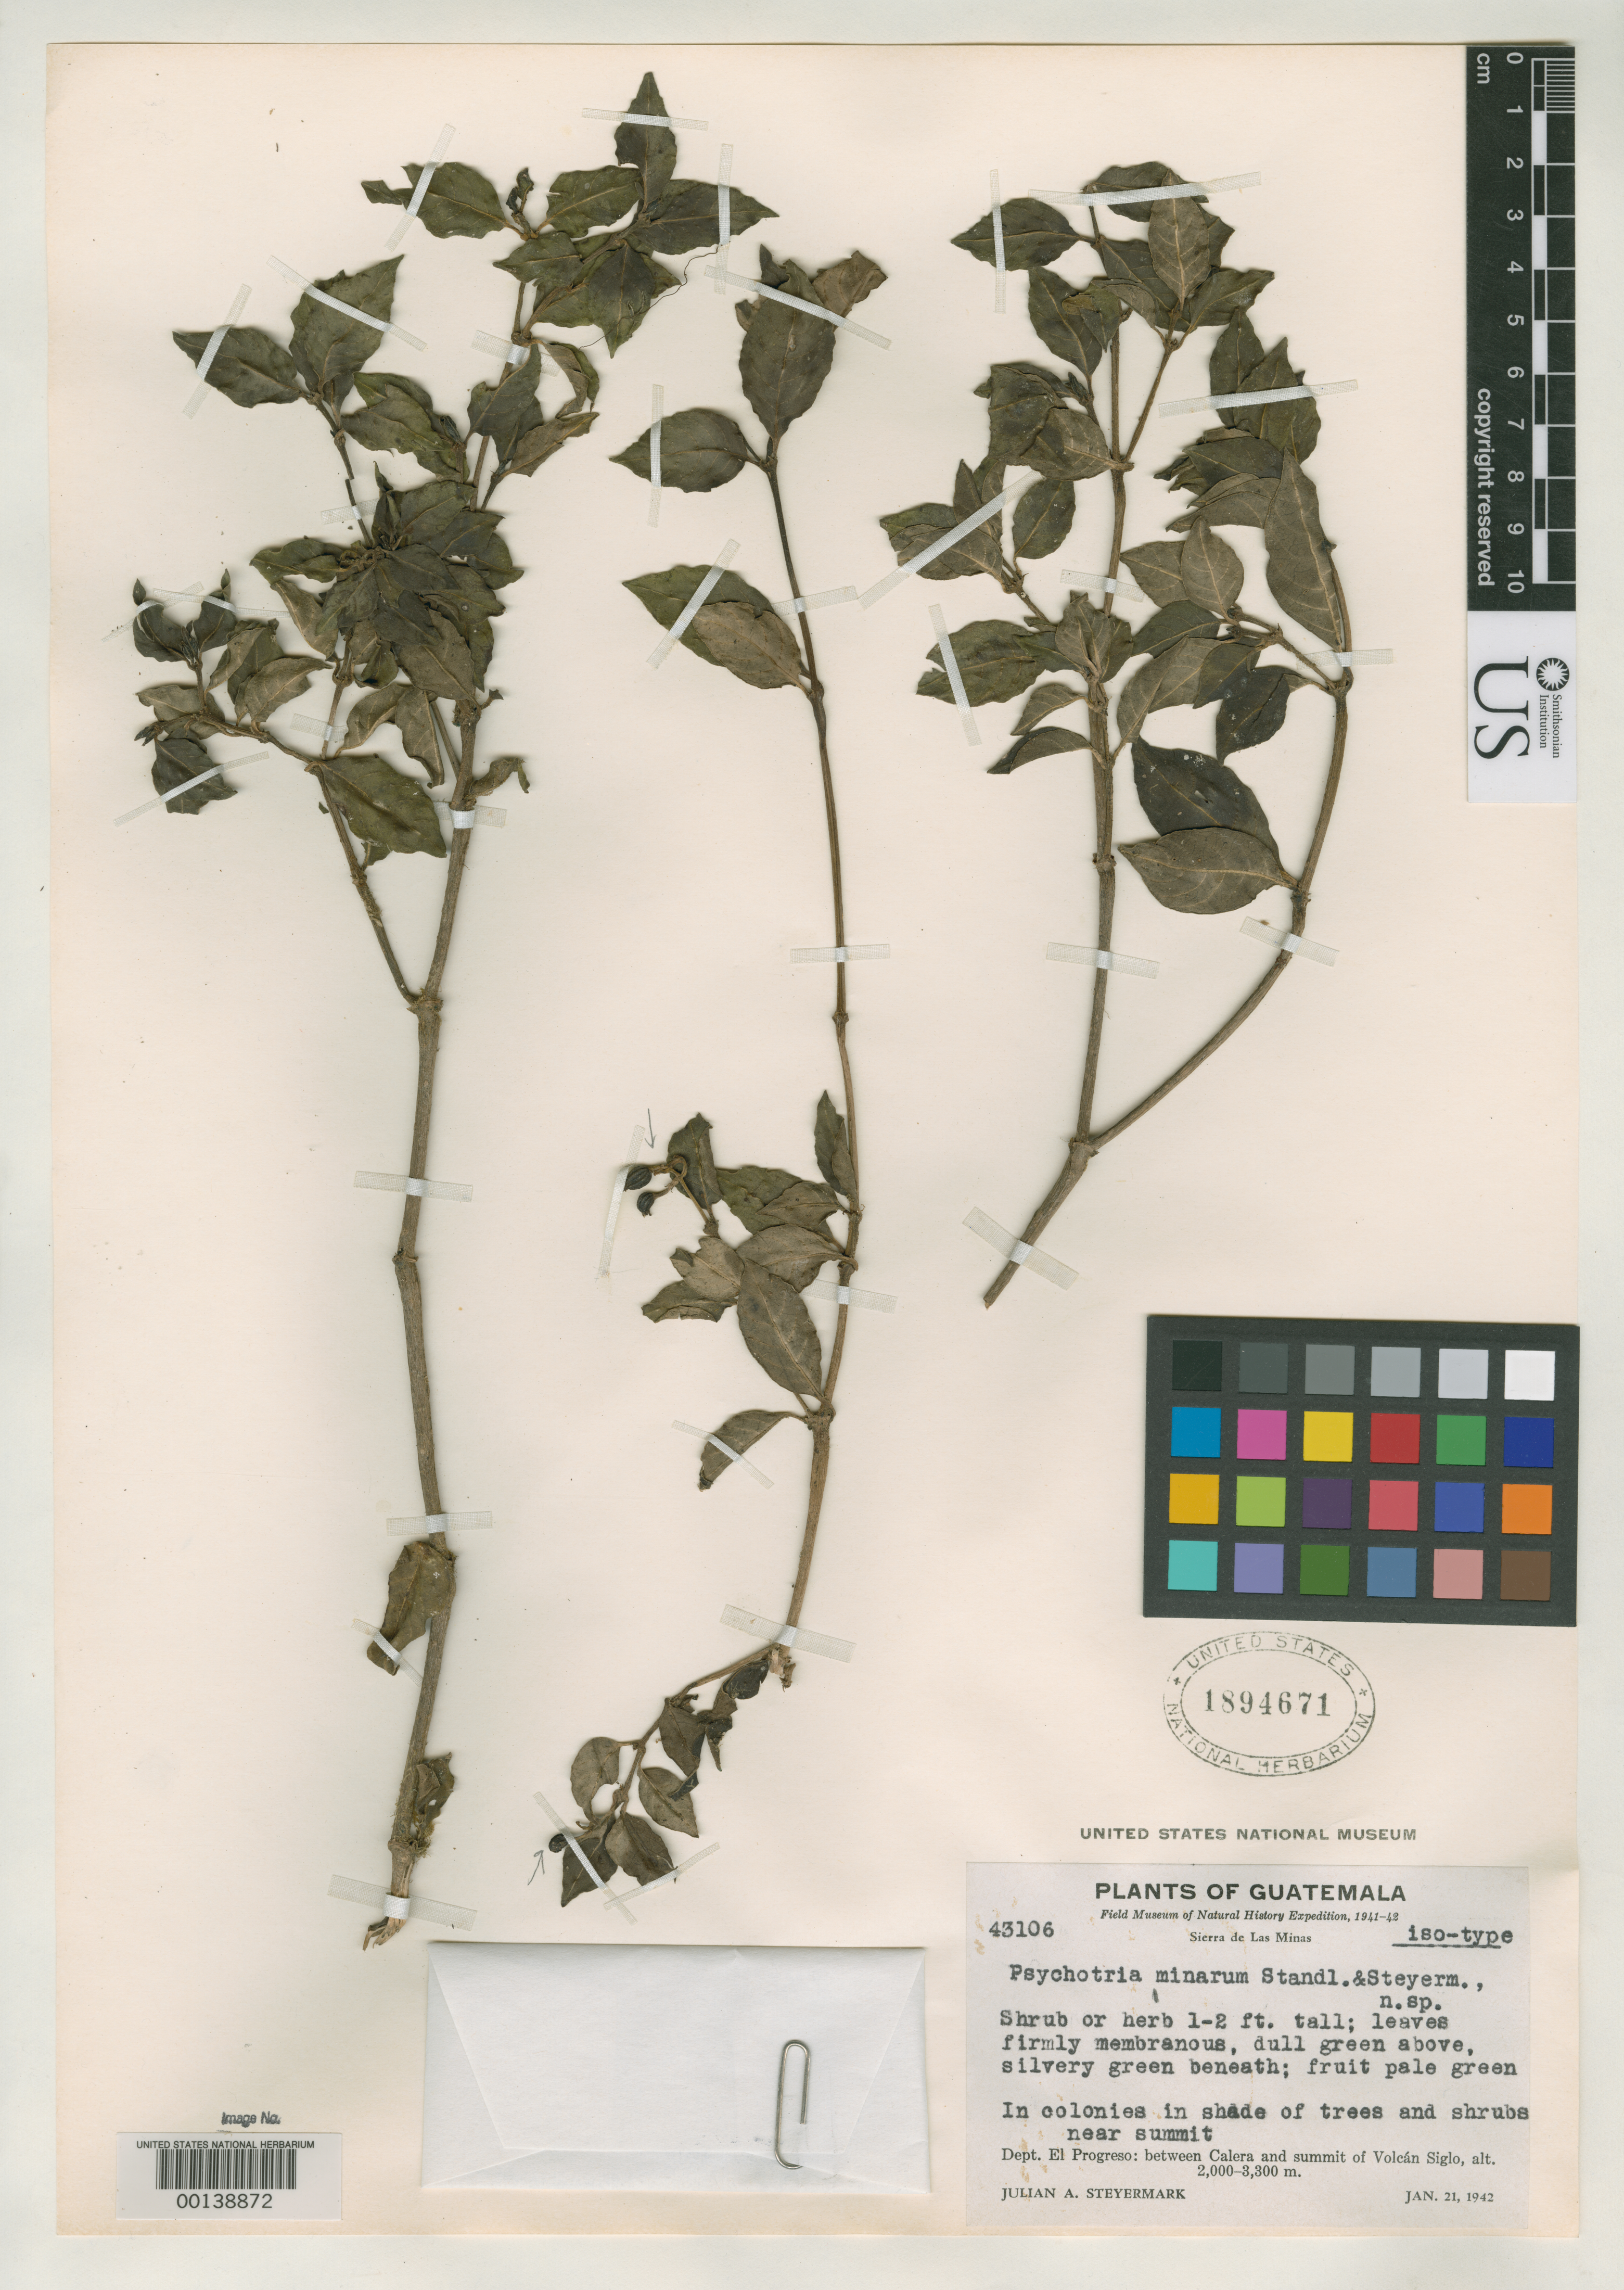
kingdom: Plantae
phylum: Tracheophyta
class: Magnoliopsida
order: Gentianales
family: Rubiaceae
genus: Psychotria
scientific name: Psychotria minarum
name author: Standl. & Steyerm.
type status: Isotype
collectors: J. Steyermark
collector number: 43106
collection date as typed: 21 Jan 1942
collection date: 1942-01-21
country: Guatemala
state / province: El Progreso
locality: Between Calera & summit of Volcan Siglo.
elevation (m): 2000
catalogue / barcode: US 1894671